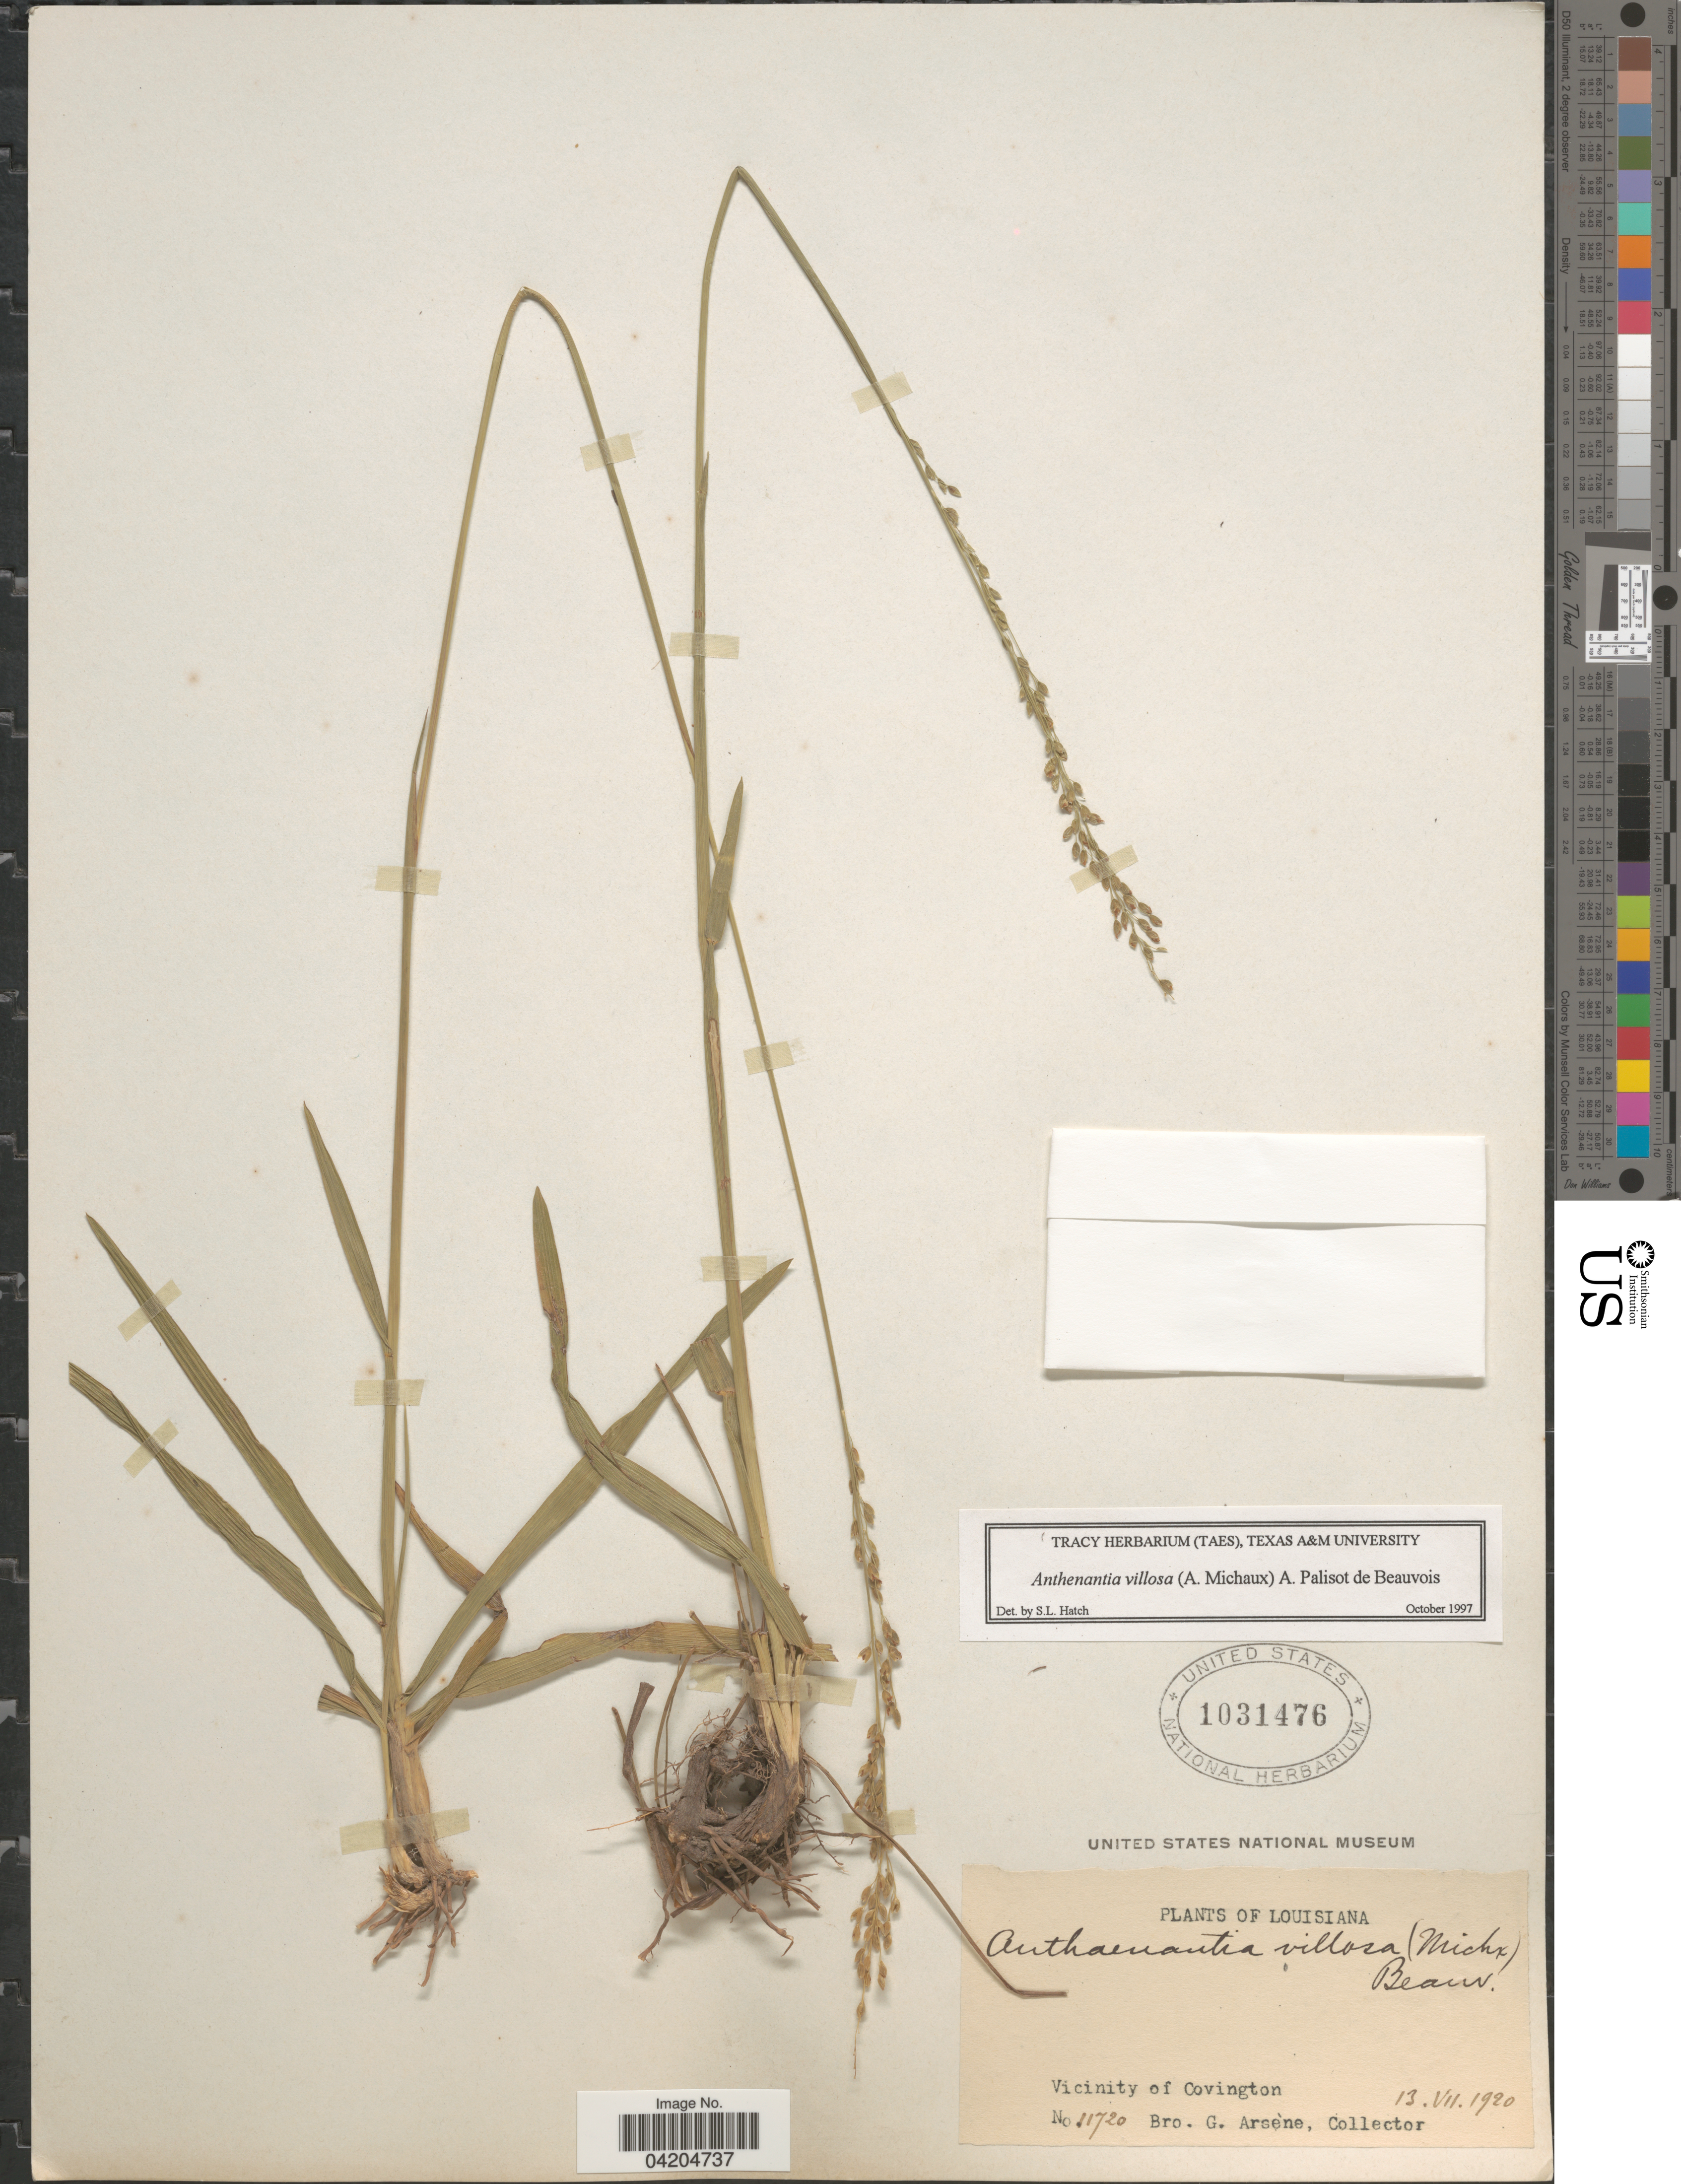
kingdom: Plantae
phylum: Tracheophyta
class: Liliopsida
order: Poales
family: Poaceae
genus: Anthaenantia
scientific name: Anthaenantia villosa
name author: (Michx.) P. Beauv.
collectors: Bro. G. Arsène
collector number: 11720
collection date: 1920-07-13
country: United States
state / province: Louisiana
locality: Vicinity of Covington.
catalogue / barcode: US 1031476